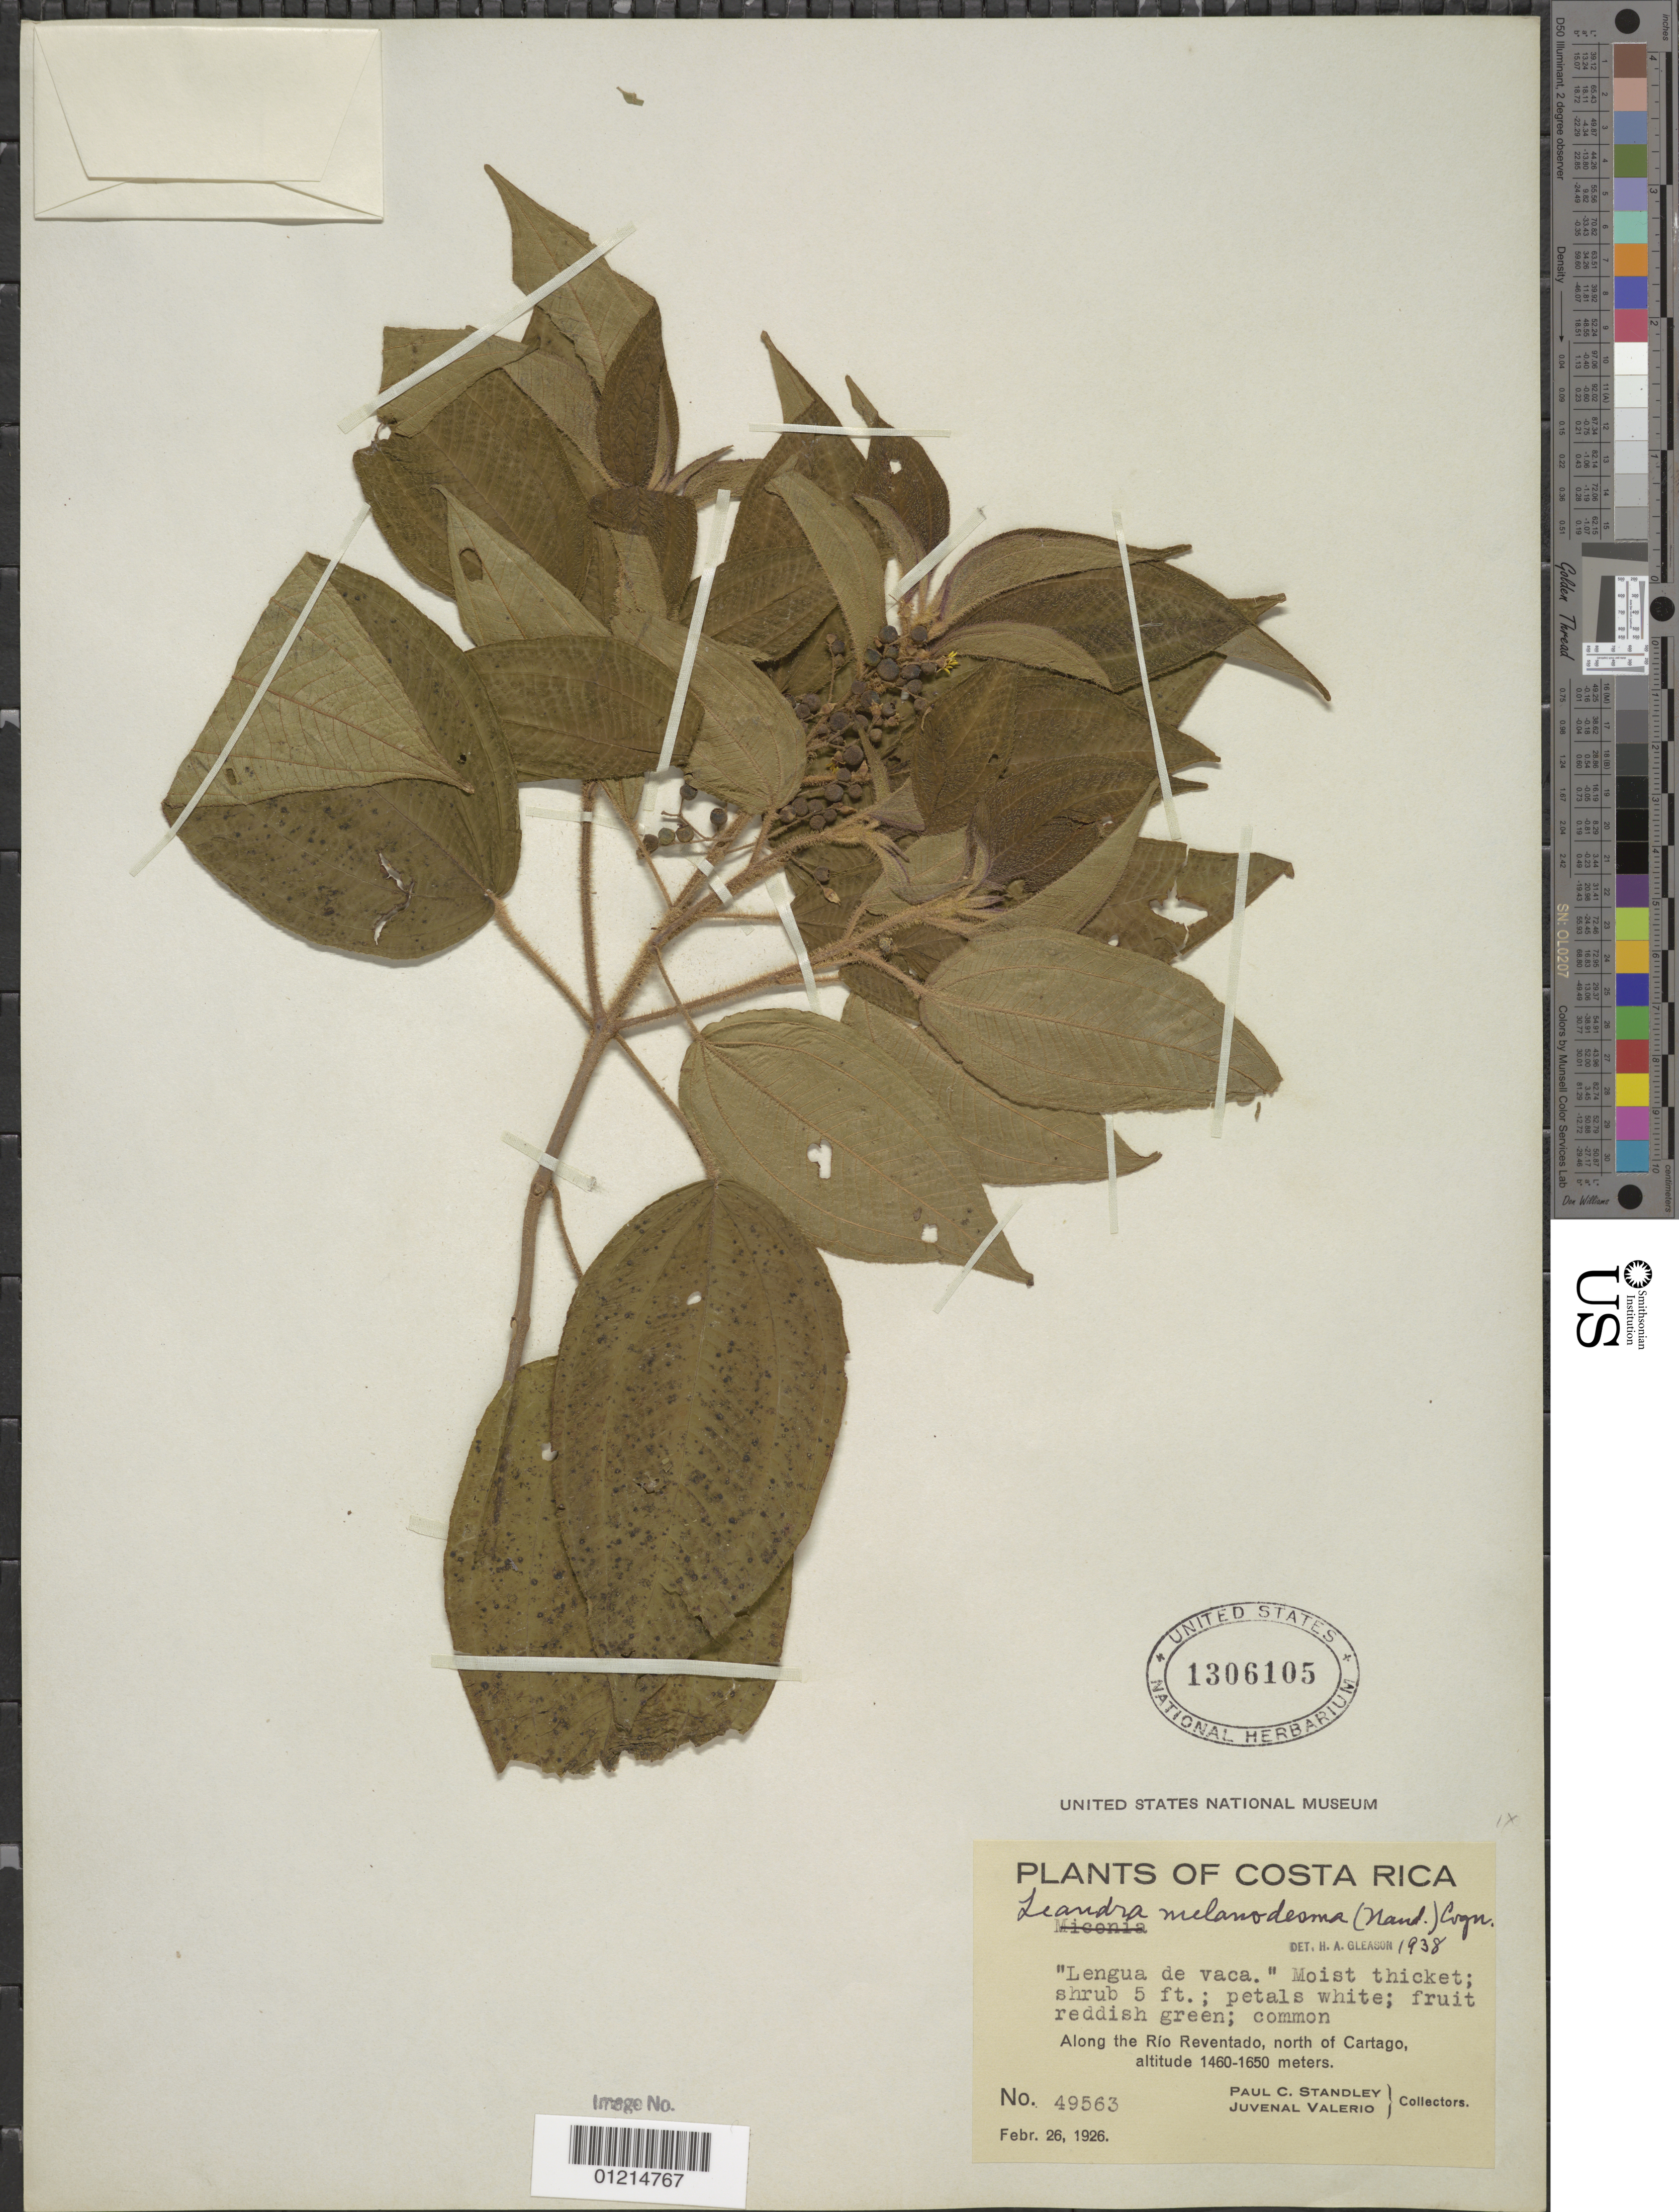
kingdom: Plantae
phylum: Tracheophyta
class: Magnoliopsida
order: Myrtales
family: Melastomataceae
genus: Leandra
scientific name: Leandra melanodesma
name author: (Naudin) Cogn.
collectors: P. C. Standley & J. Valerio R.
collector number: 49563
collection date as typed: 26 Feb 1926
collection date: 1926-02-26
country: Costa Rica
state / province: Cartago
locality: Along Rio Reventado, N of Cartago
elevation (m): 1460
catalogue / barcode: US 1306105